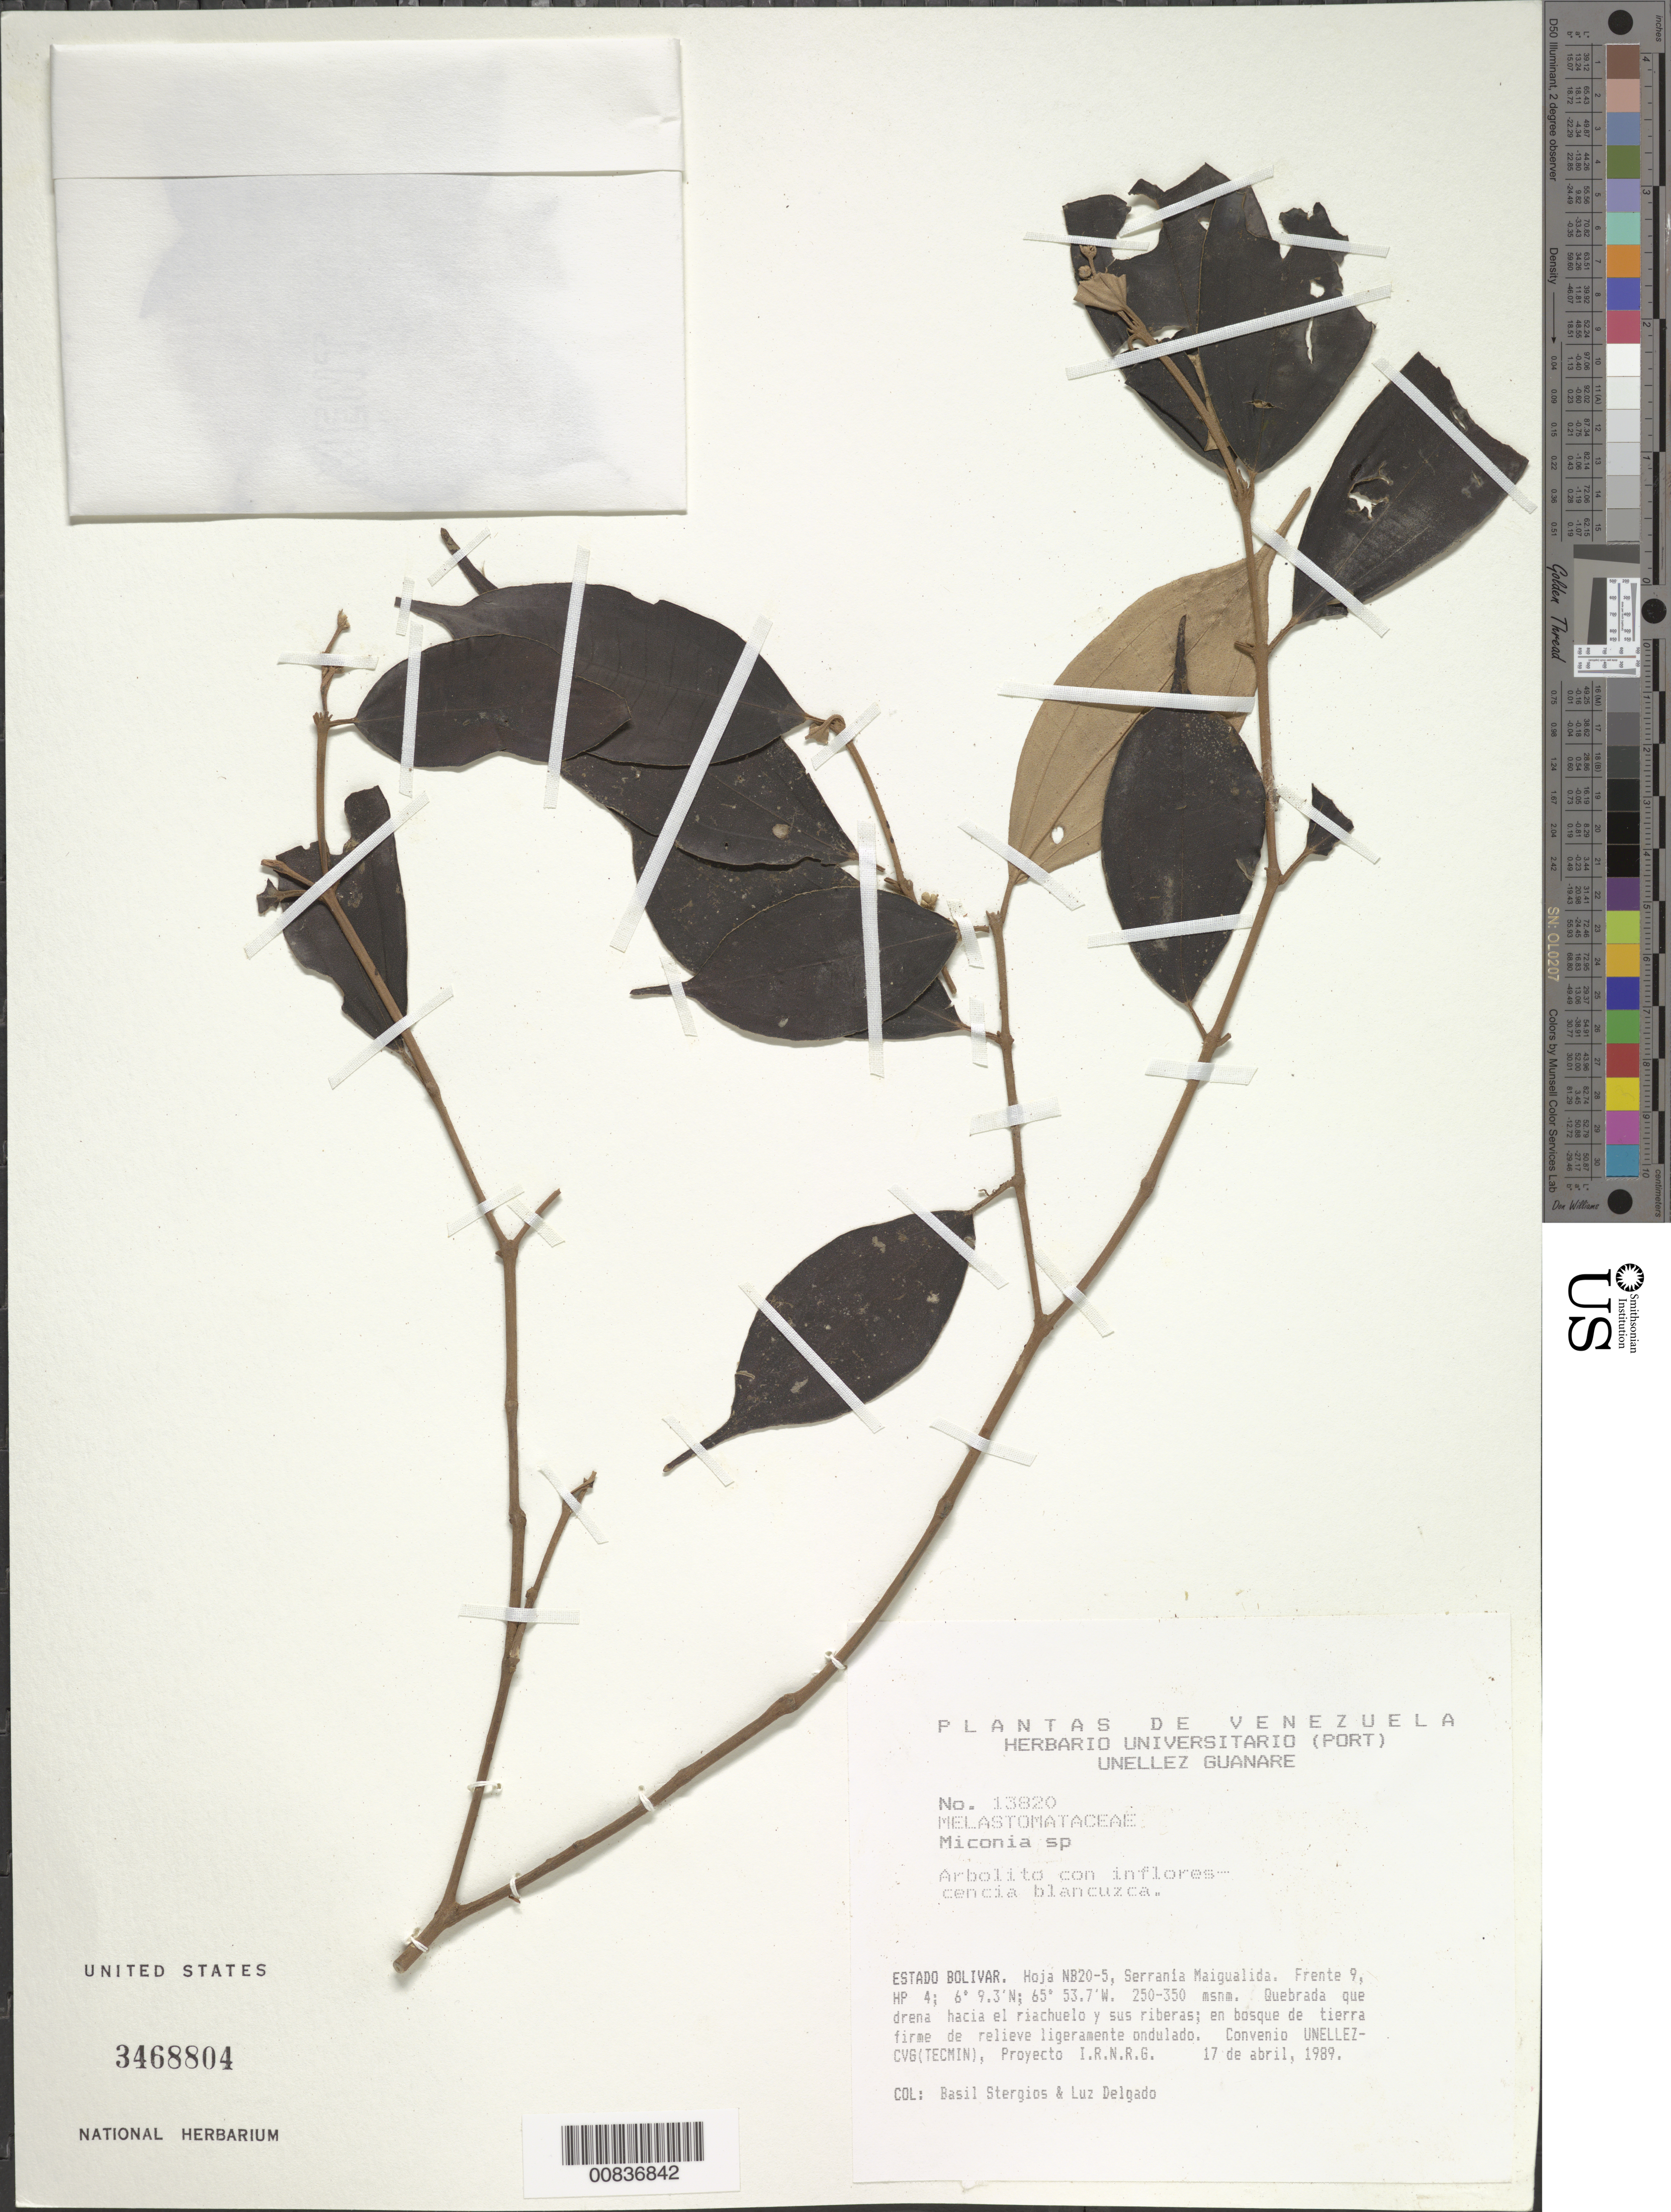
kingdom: Plantae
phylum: Tracheophyta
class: Magnoliopsida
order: Myrtales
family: Melastomataceae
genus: Miconia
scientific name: Miconia sp.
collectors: B. G. Stergios & L. Delgado V.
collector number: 13820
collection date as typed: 17-Apr-89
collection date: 1989-04-17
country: Venezuela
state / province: Bolívar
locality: Serrania Maigualida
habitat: Quebrada que drena hacia el riachuelo y sus riberas; en bosque de tierra firme de relieve ligeramente ondulado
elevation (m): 250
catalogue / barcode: US 3468804